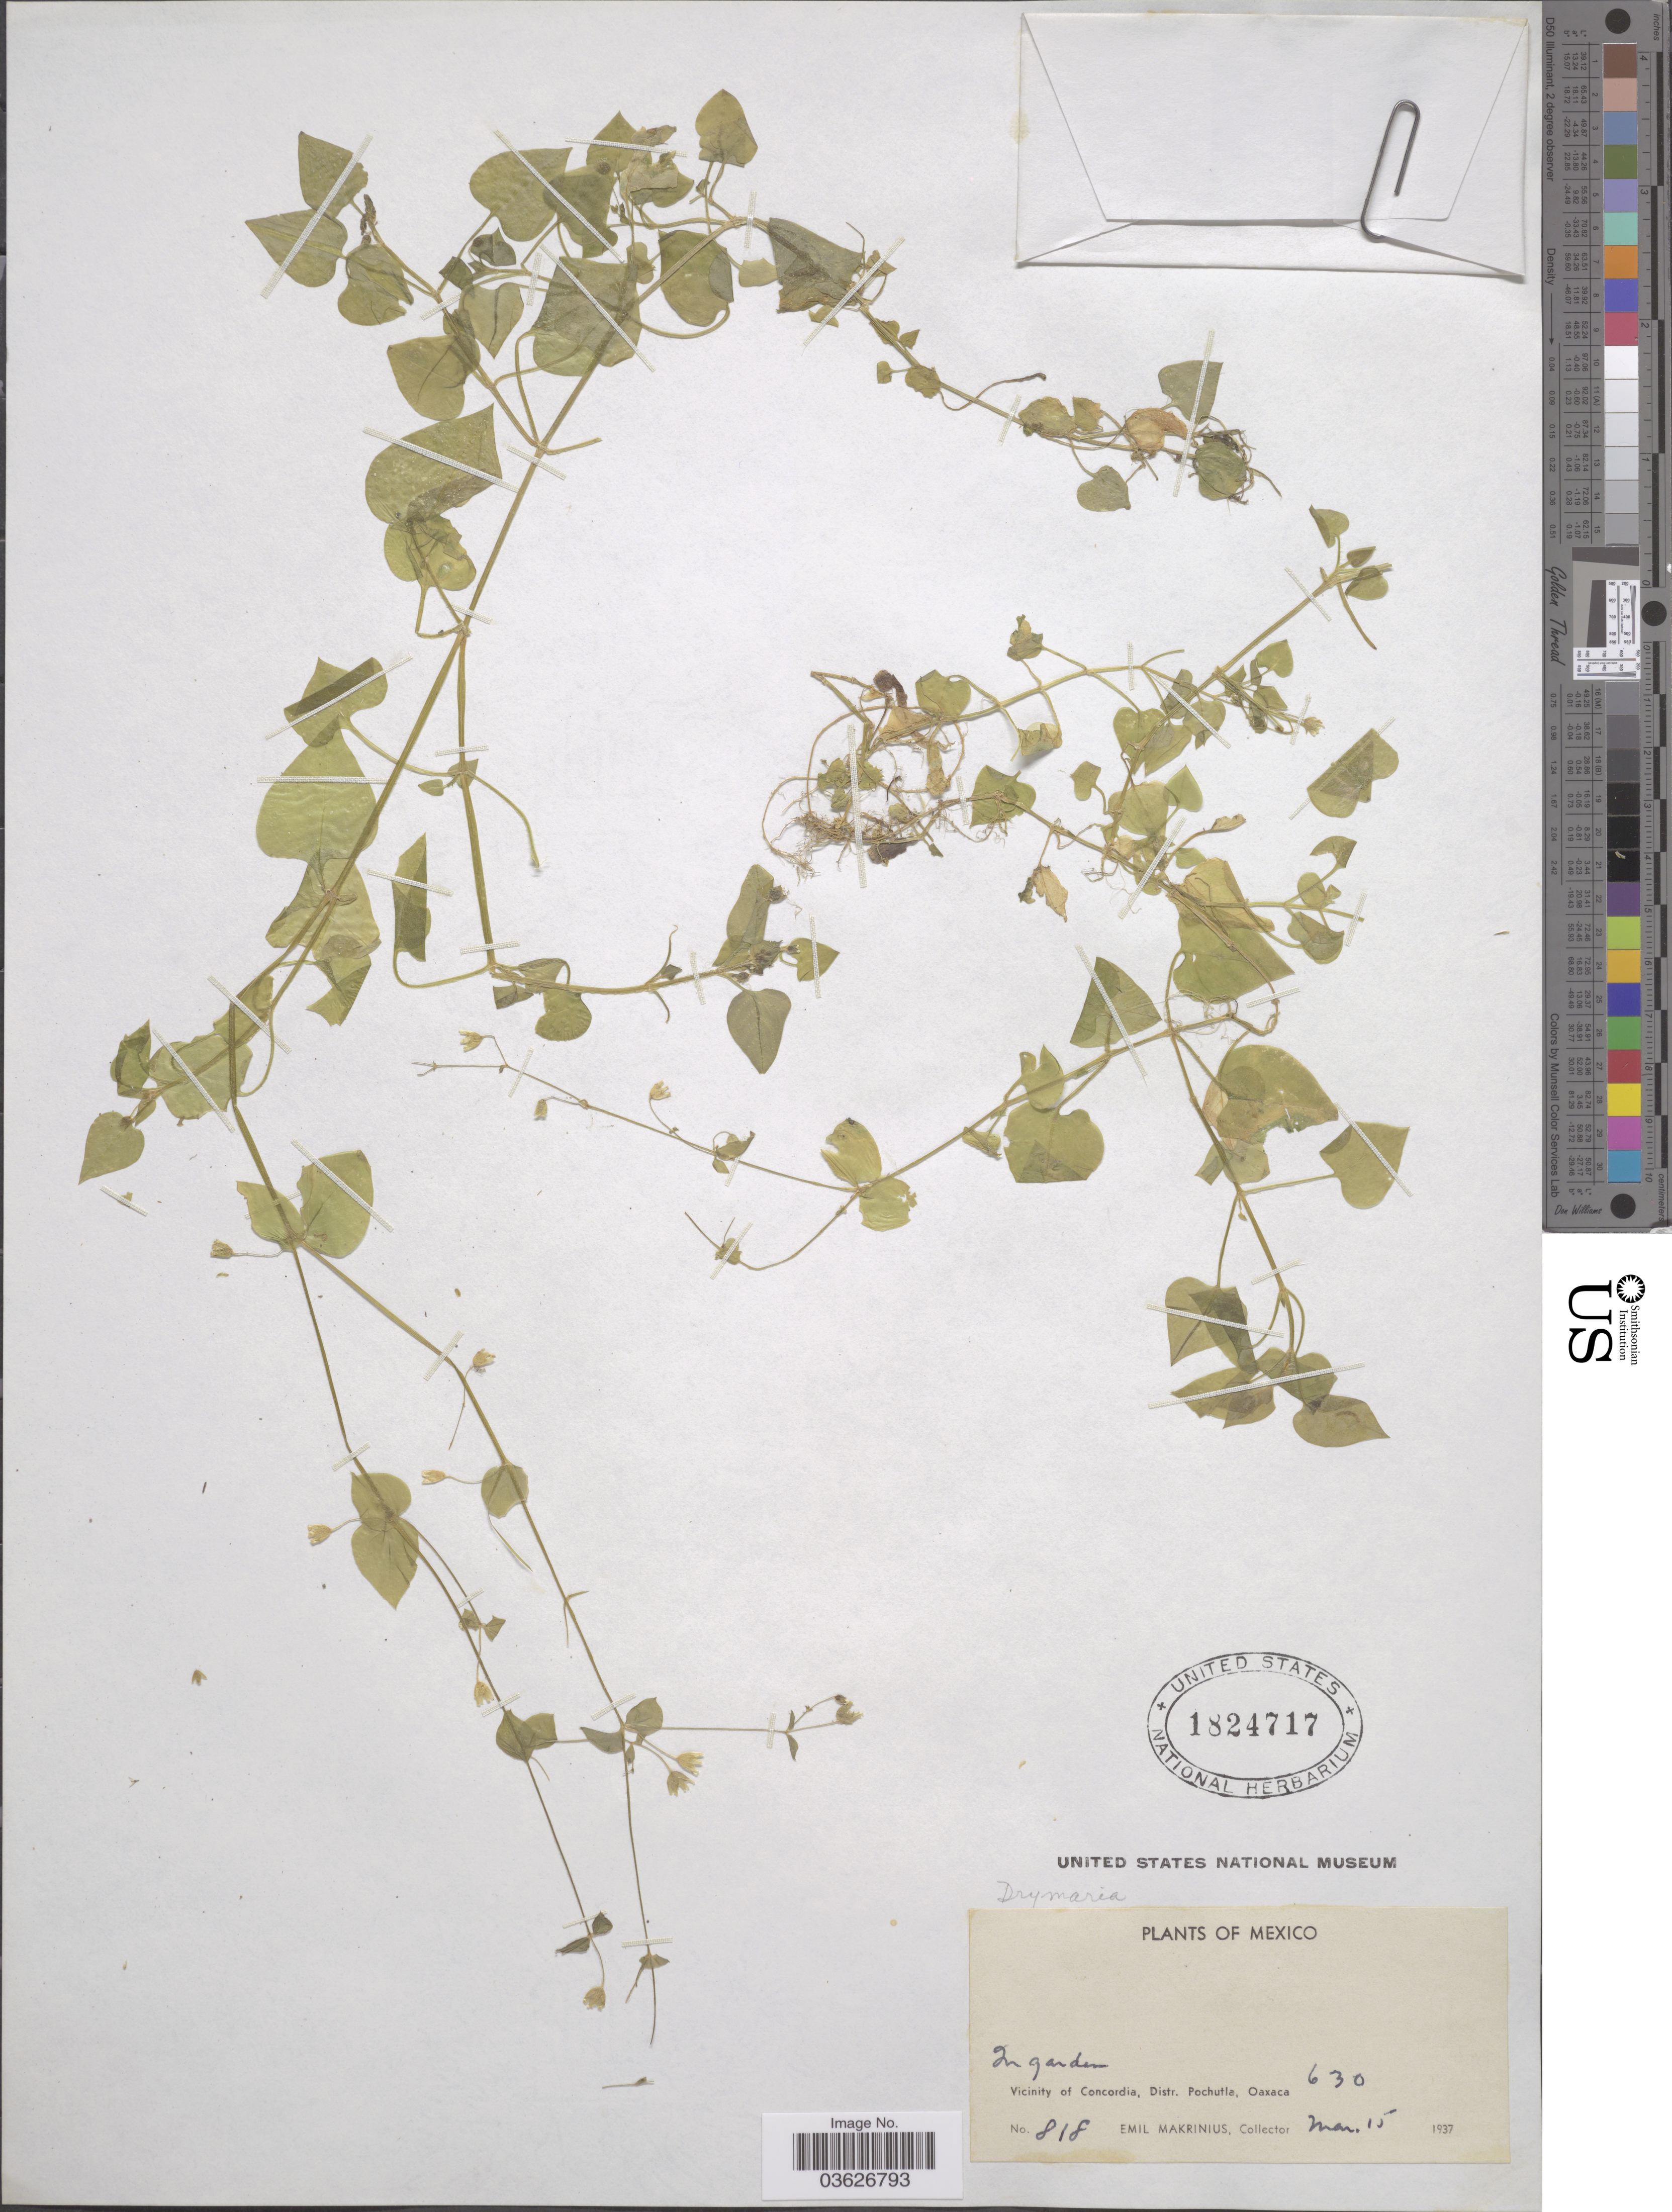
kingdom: Plantae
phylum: Tracheophyta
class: Magnoliopsida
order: Caryophyllales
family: Caryophyllaceae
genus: Drymaria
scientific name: Drymaria sp.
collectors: E. Makrinius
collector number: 818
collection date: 1937-03-15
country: Mexico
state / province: Oaxaca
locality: Vicinity of Concordia, Distr. Pochutla.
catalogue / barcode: US 1824717